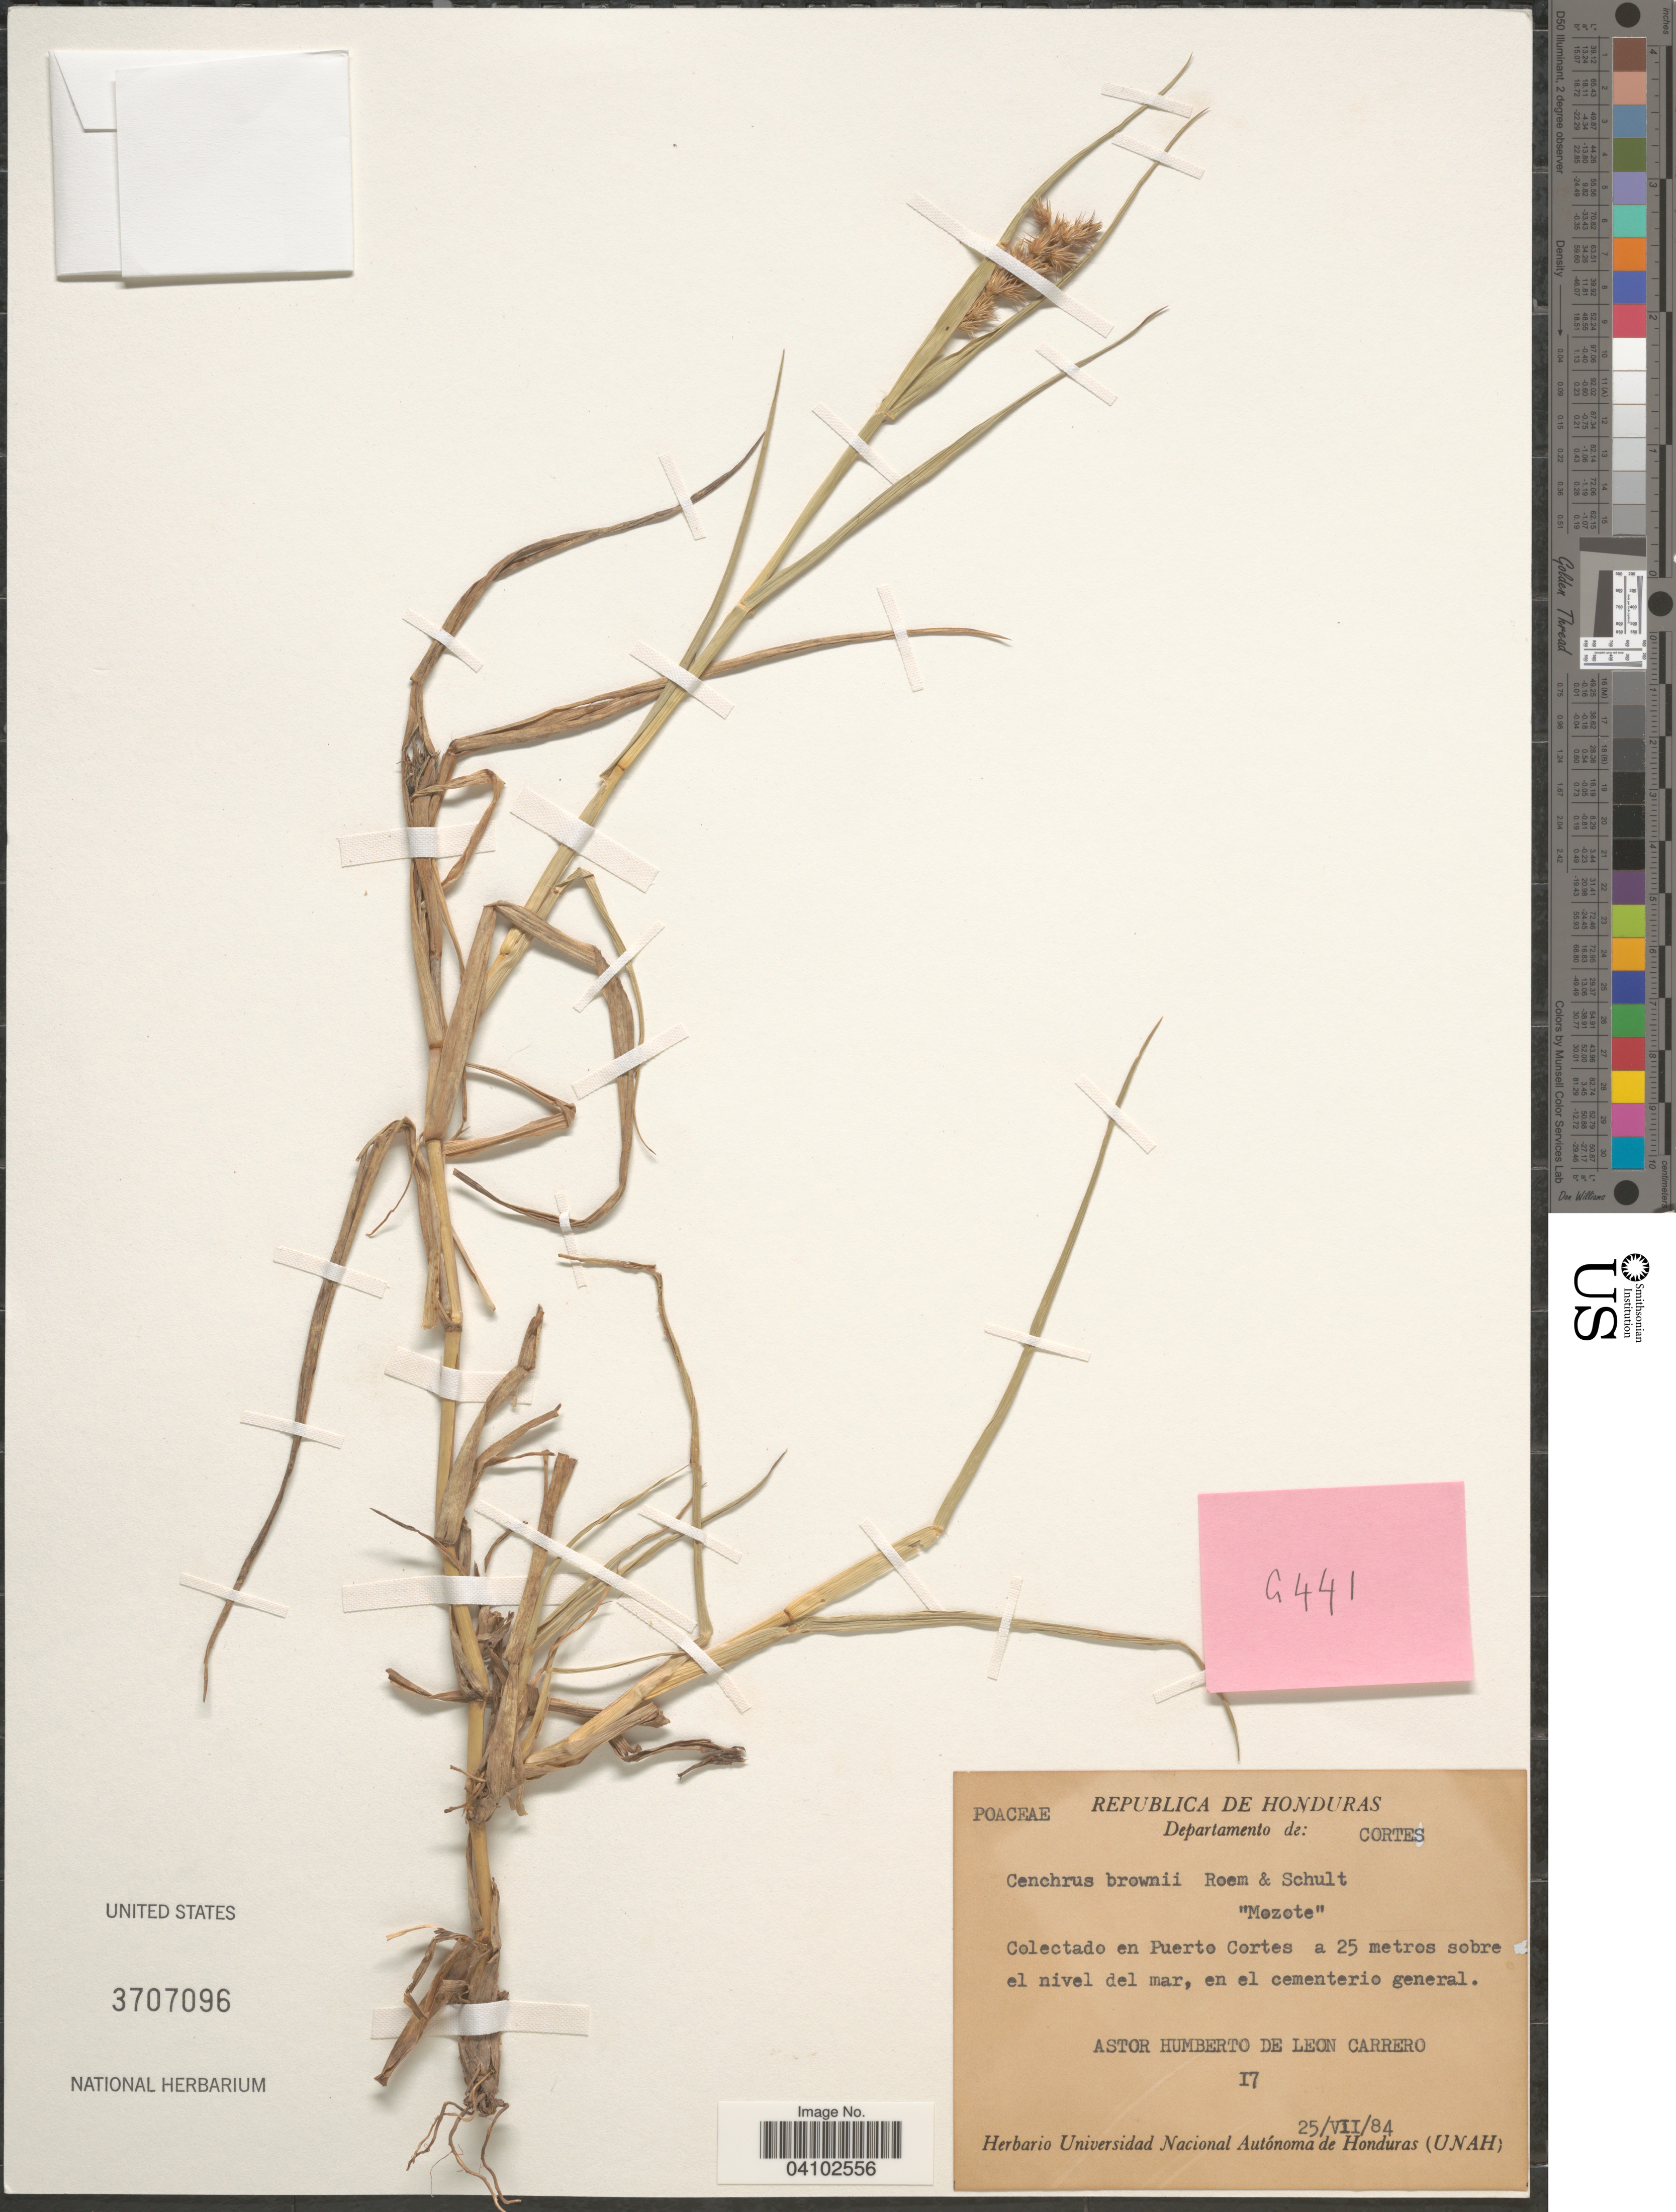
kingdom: Plantae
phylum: Tracheophyta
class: Liliopsida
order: Poales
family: Poaceae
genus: Cenchrus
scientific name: Cenchrus brownii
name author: Roem. & Schult.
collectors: A. Leon Carrero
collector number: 17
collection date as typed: Transcribed d/m/y: 25/7/84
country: Honduras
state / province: Cortes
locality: Departamento de: Cortes. En Puerto Cortes, en el cementerio general.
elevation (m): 25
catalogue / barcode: US 3707096